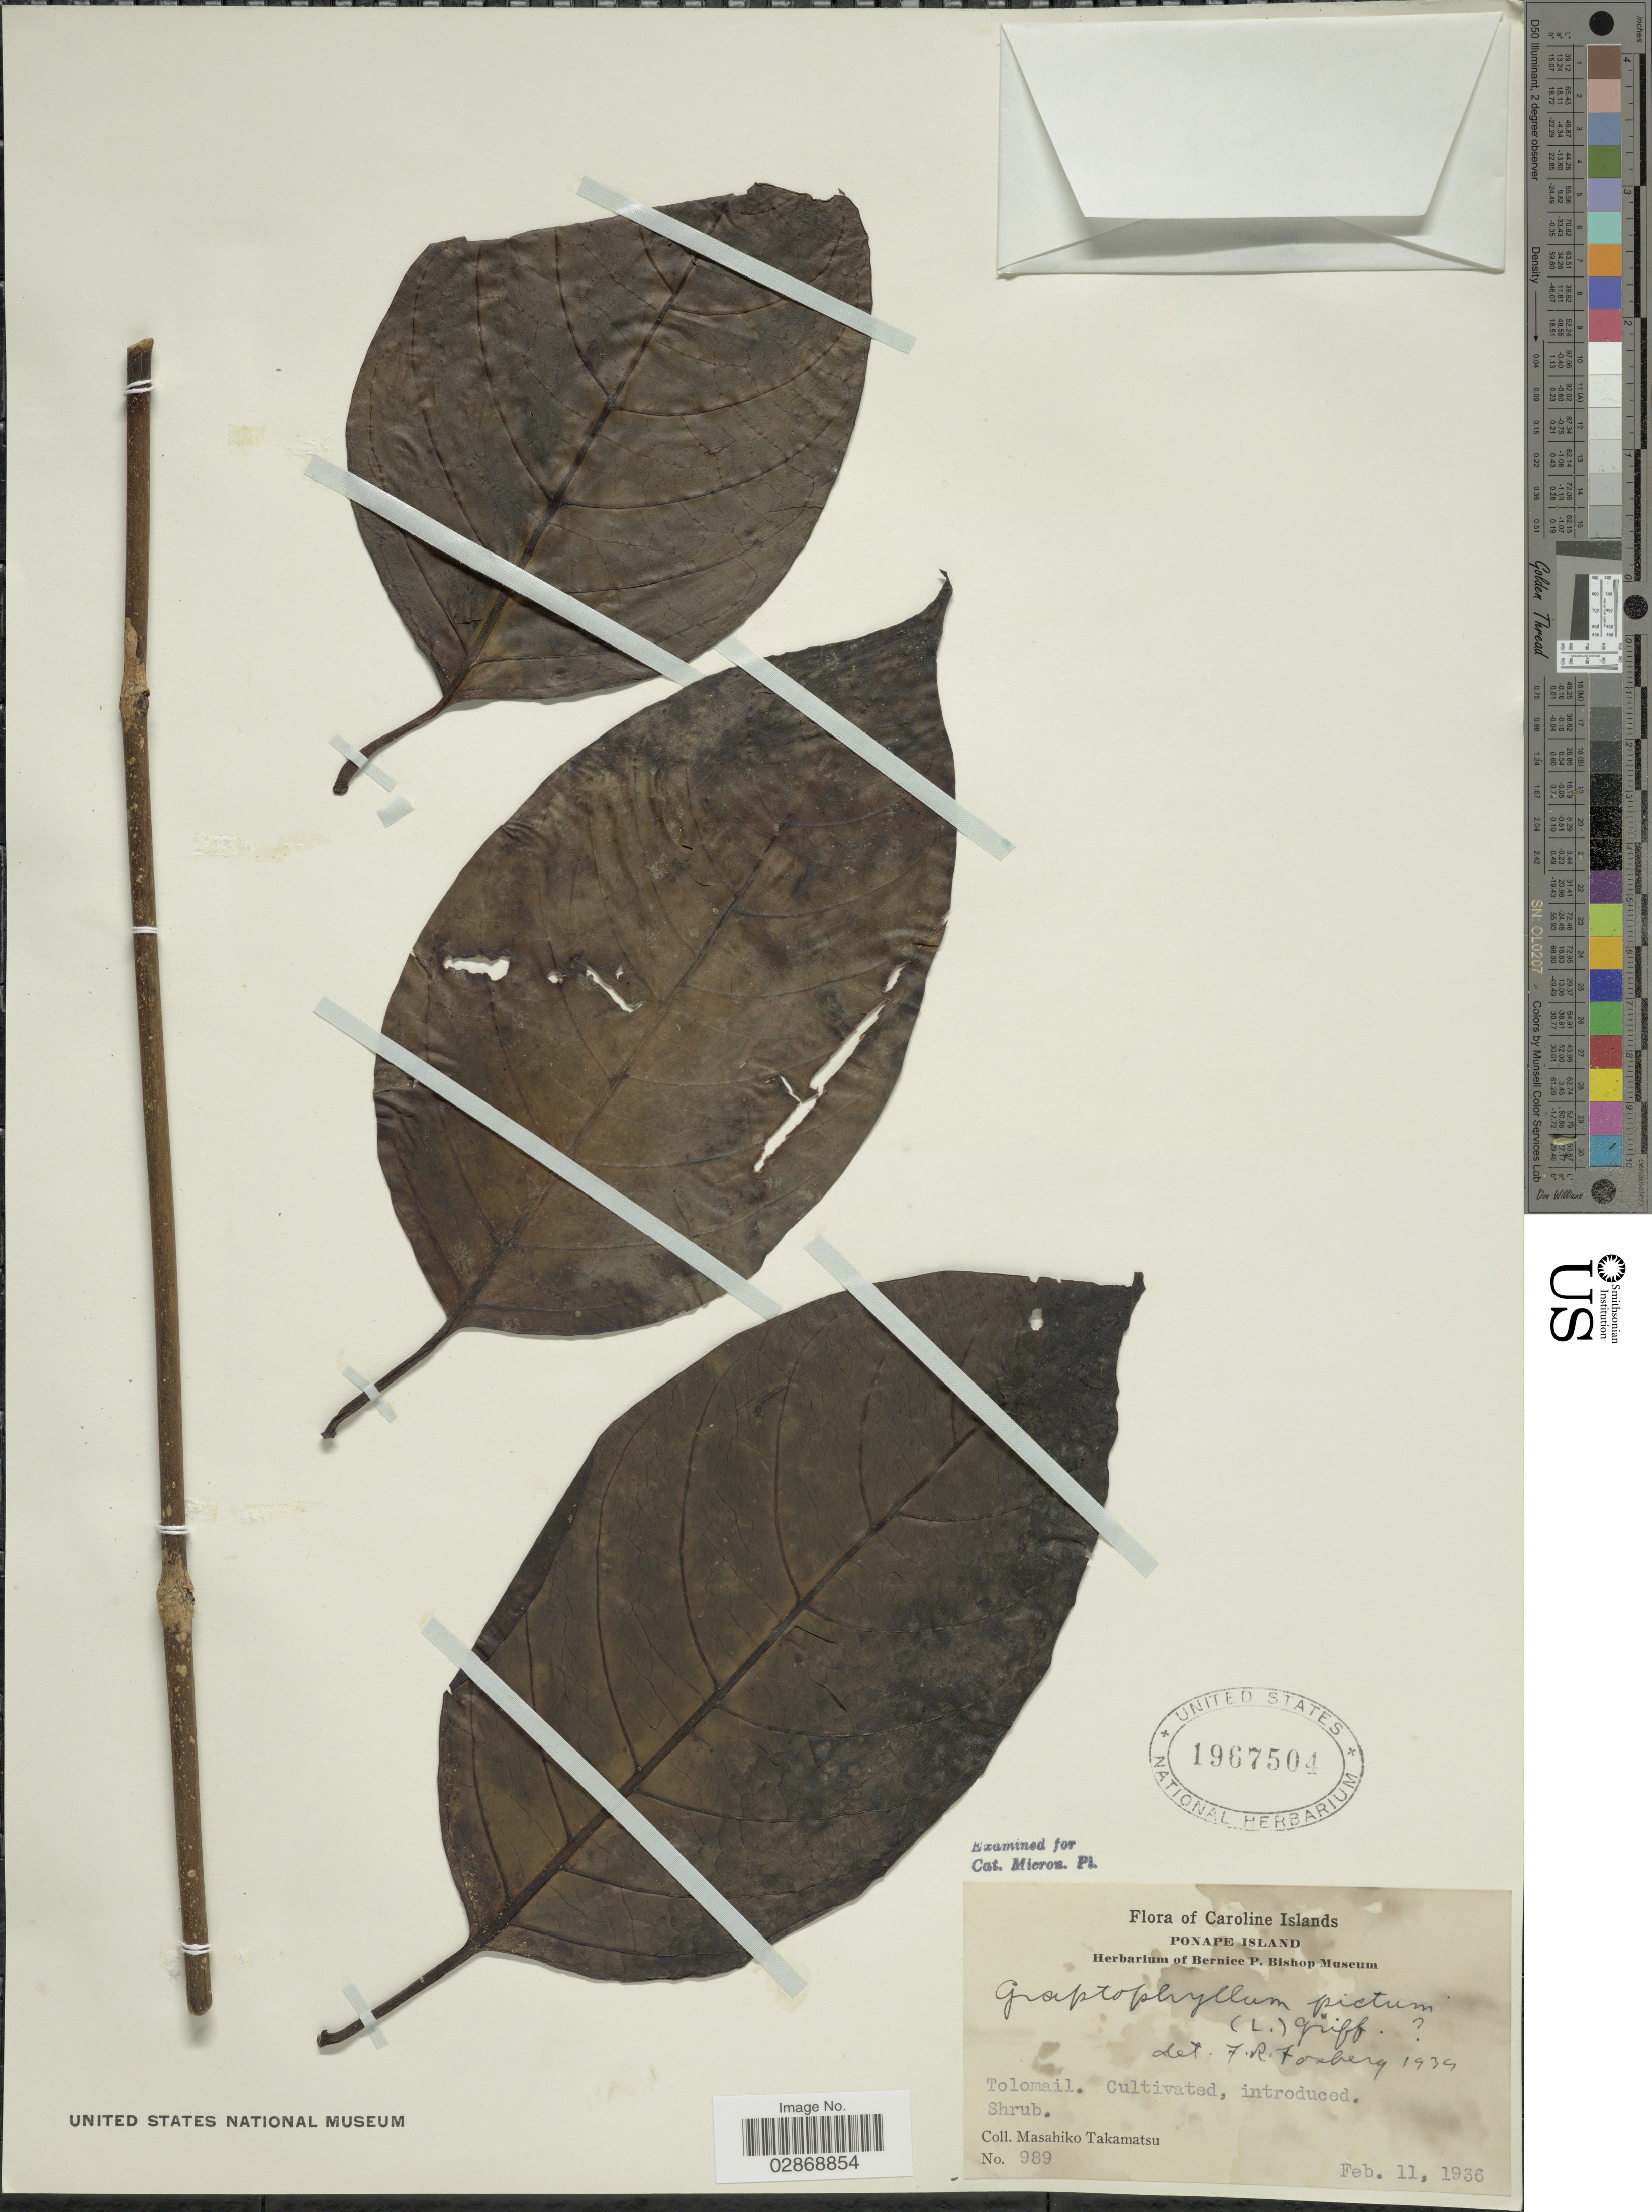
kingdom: Plantae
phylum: Tracheophyta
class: Magnoliopsida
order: Lamiales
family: Acanthaceae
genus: Graptophyllum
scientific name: Graptophyllum pictum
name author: (L.) Griff.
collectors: M. Takamatsu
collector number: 989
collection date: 1936-02-11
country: Micronesia, Federated States of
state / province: Pohnpei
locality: Caroline Islands. Ponape Island. Tolomail.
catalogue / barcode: US 1967504